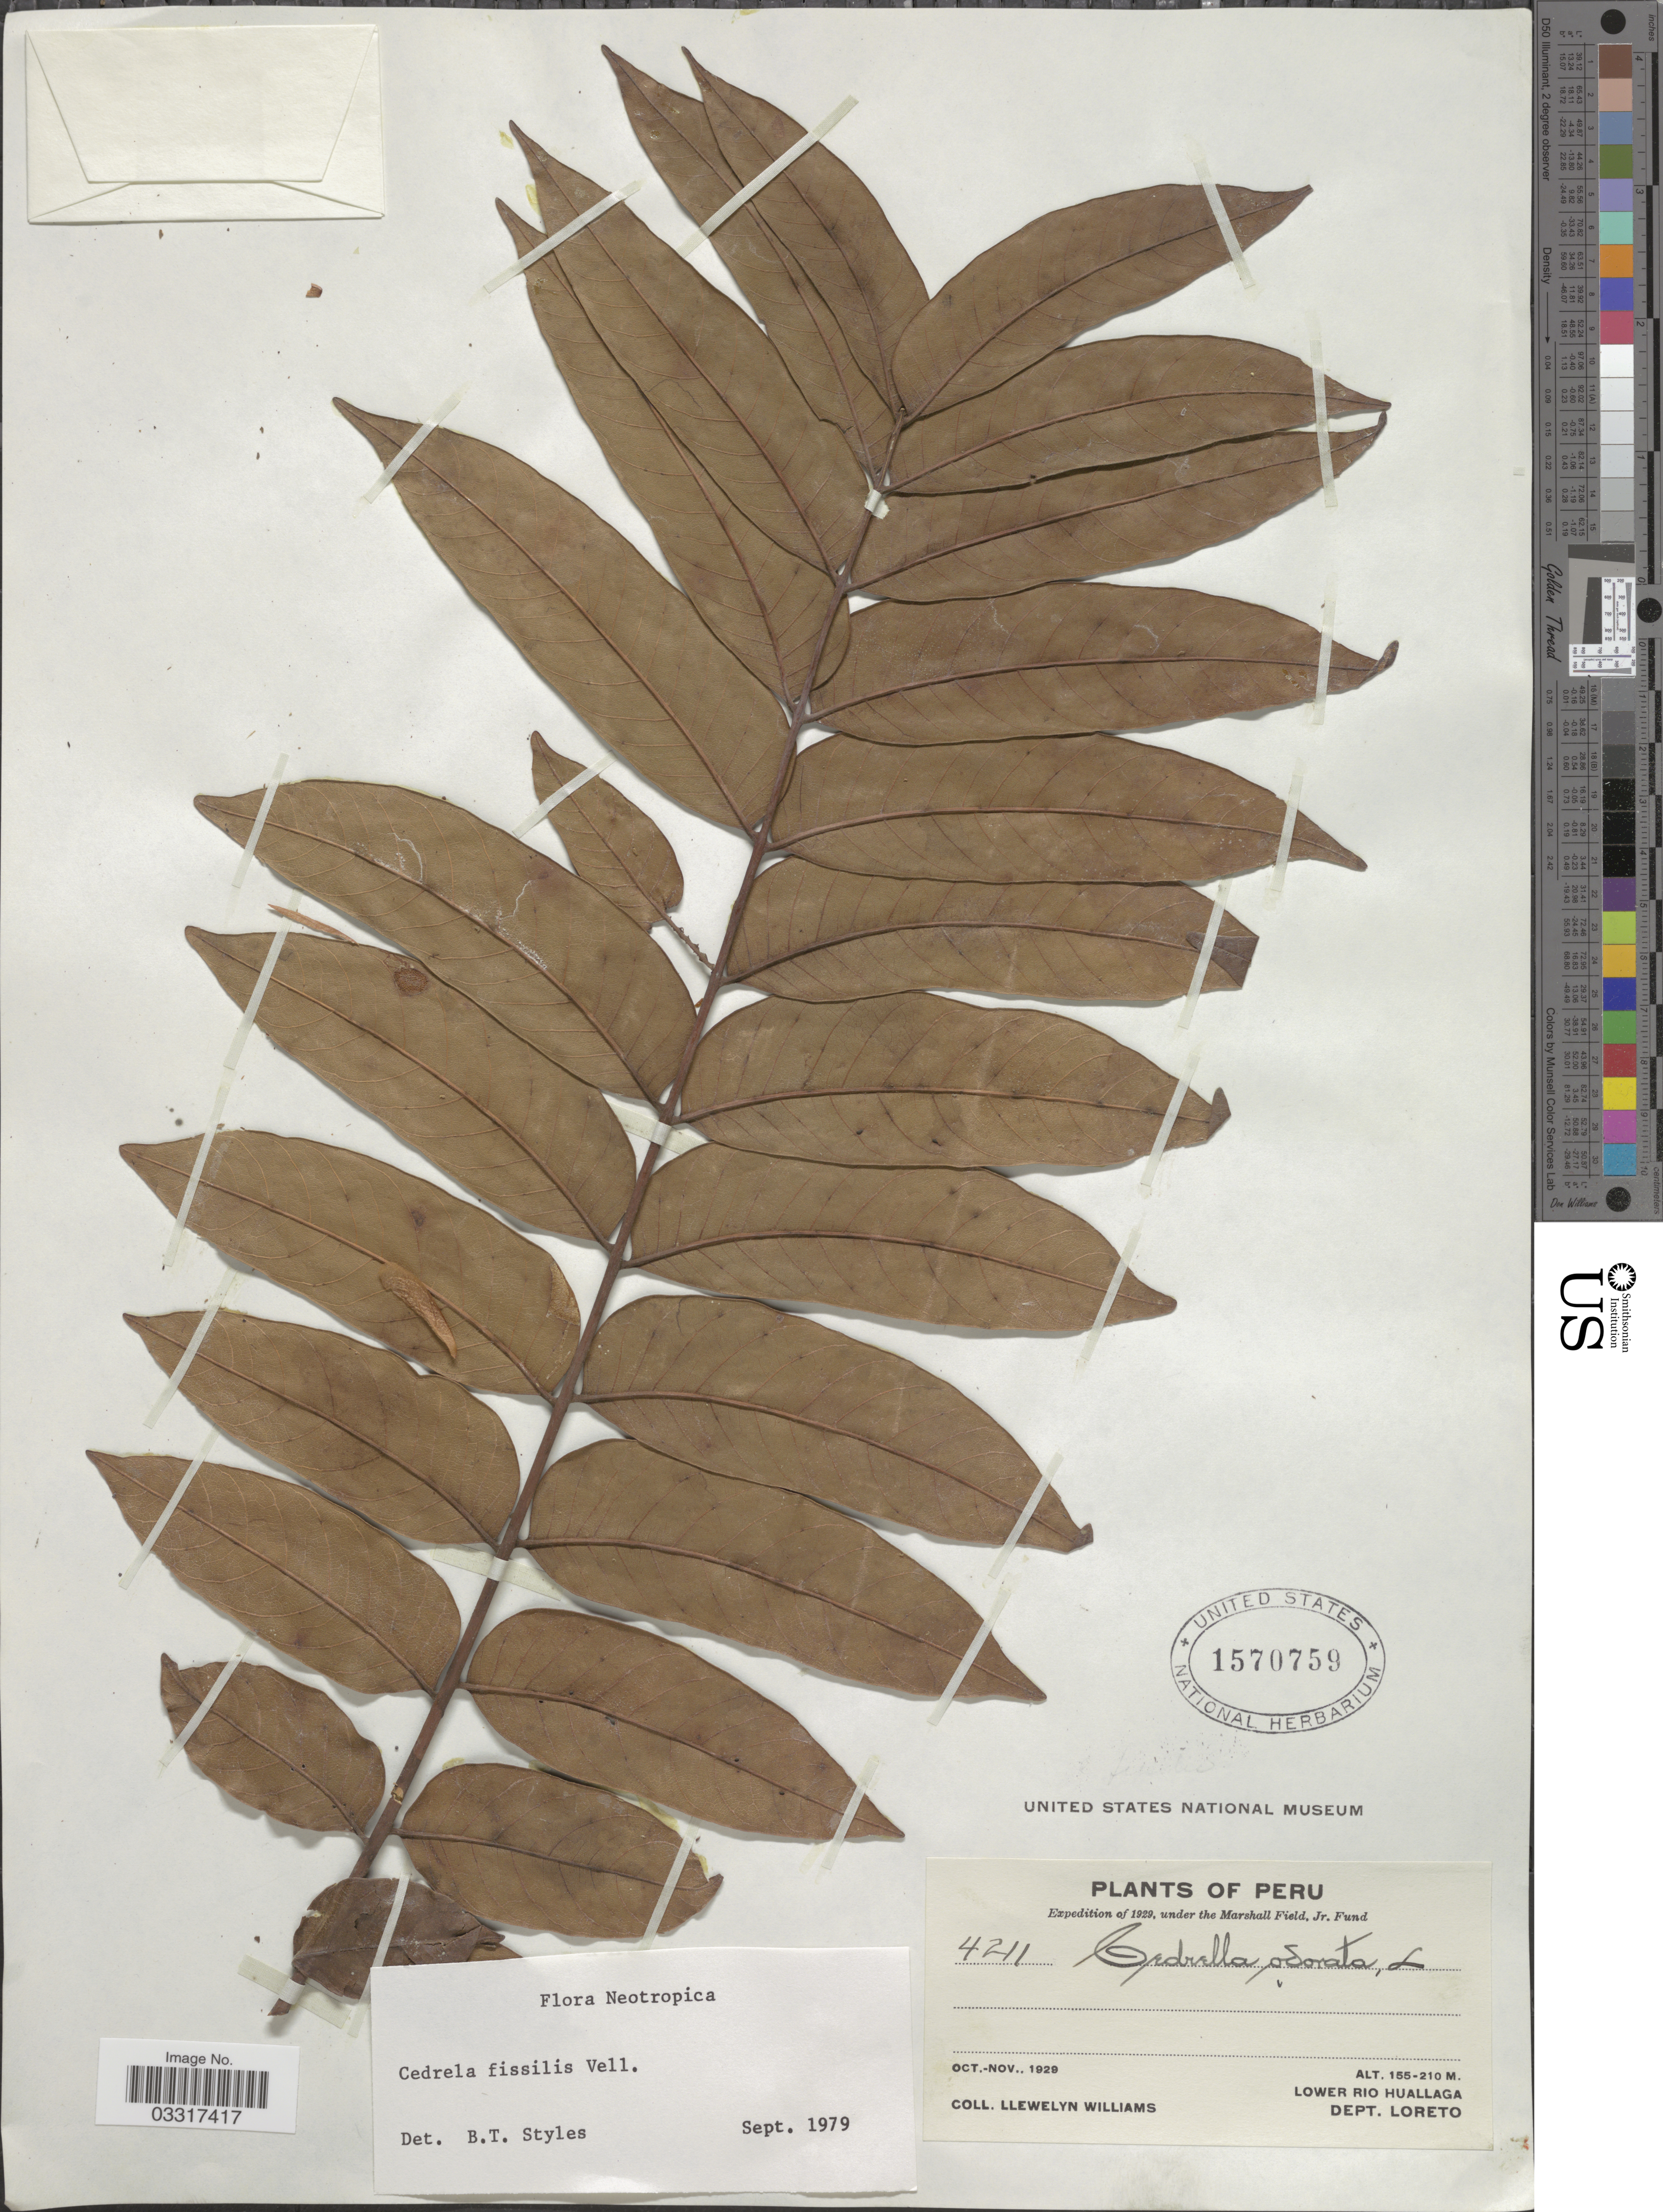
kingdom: Plantae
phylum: Tracheophyta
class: Magnoliopsida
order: Sapindales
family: Meliaceae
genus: Cedrela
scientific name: Cedrela fissilis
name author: Vell.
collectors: Ll. Williams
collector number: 4211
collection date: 1929-10/1929-11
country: Peru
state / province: Loreto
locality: Lower Rio Huallaga. Dept. Loreto.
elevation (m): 155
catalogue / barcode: US 1570759